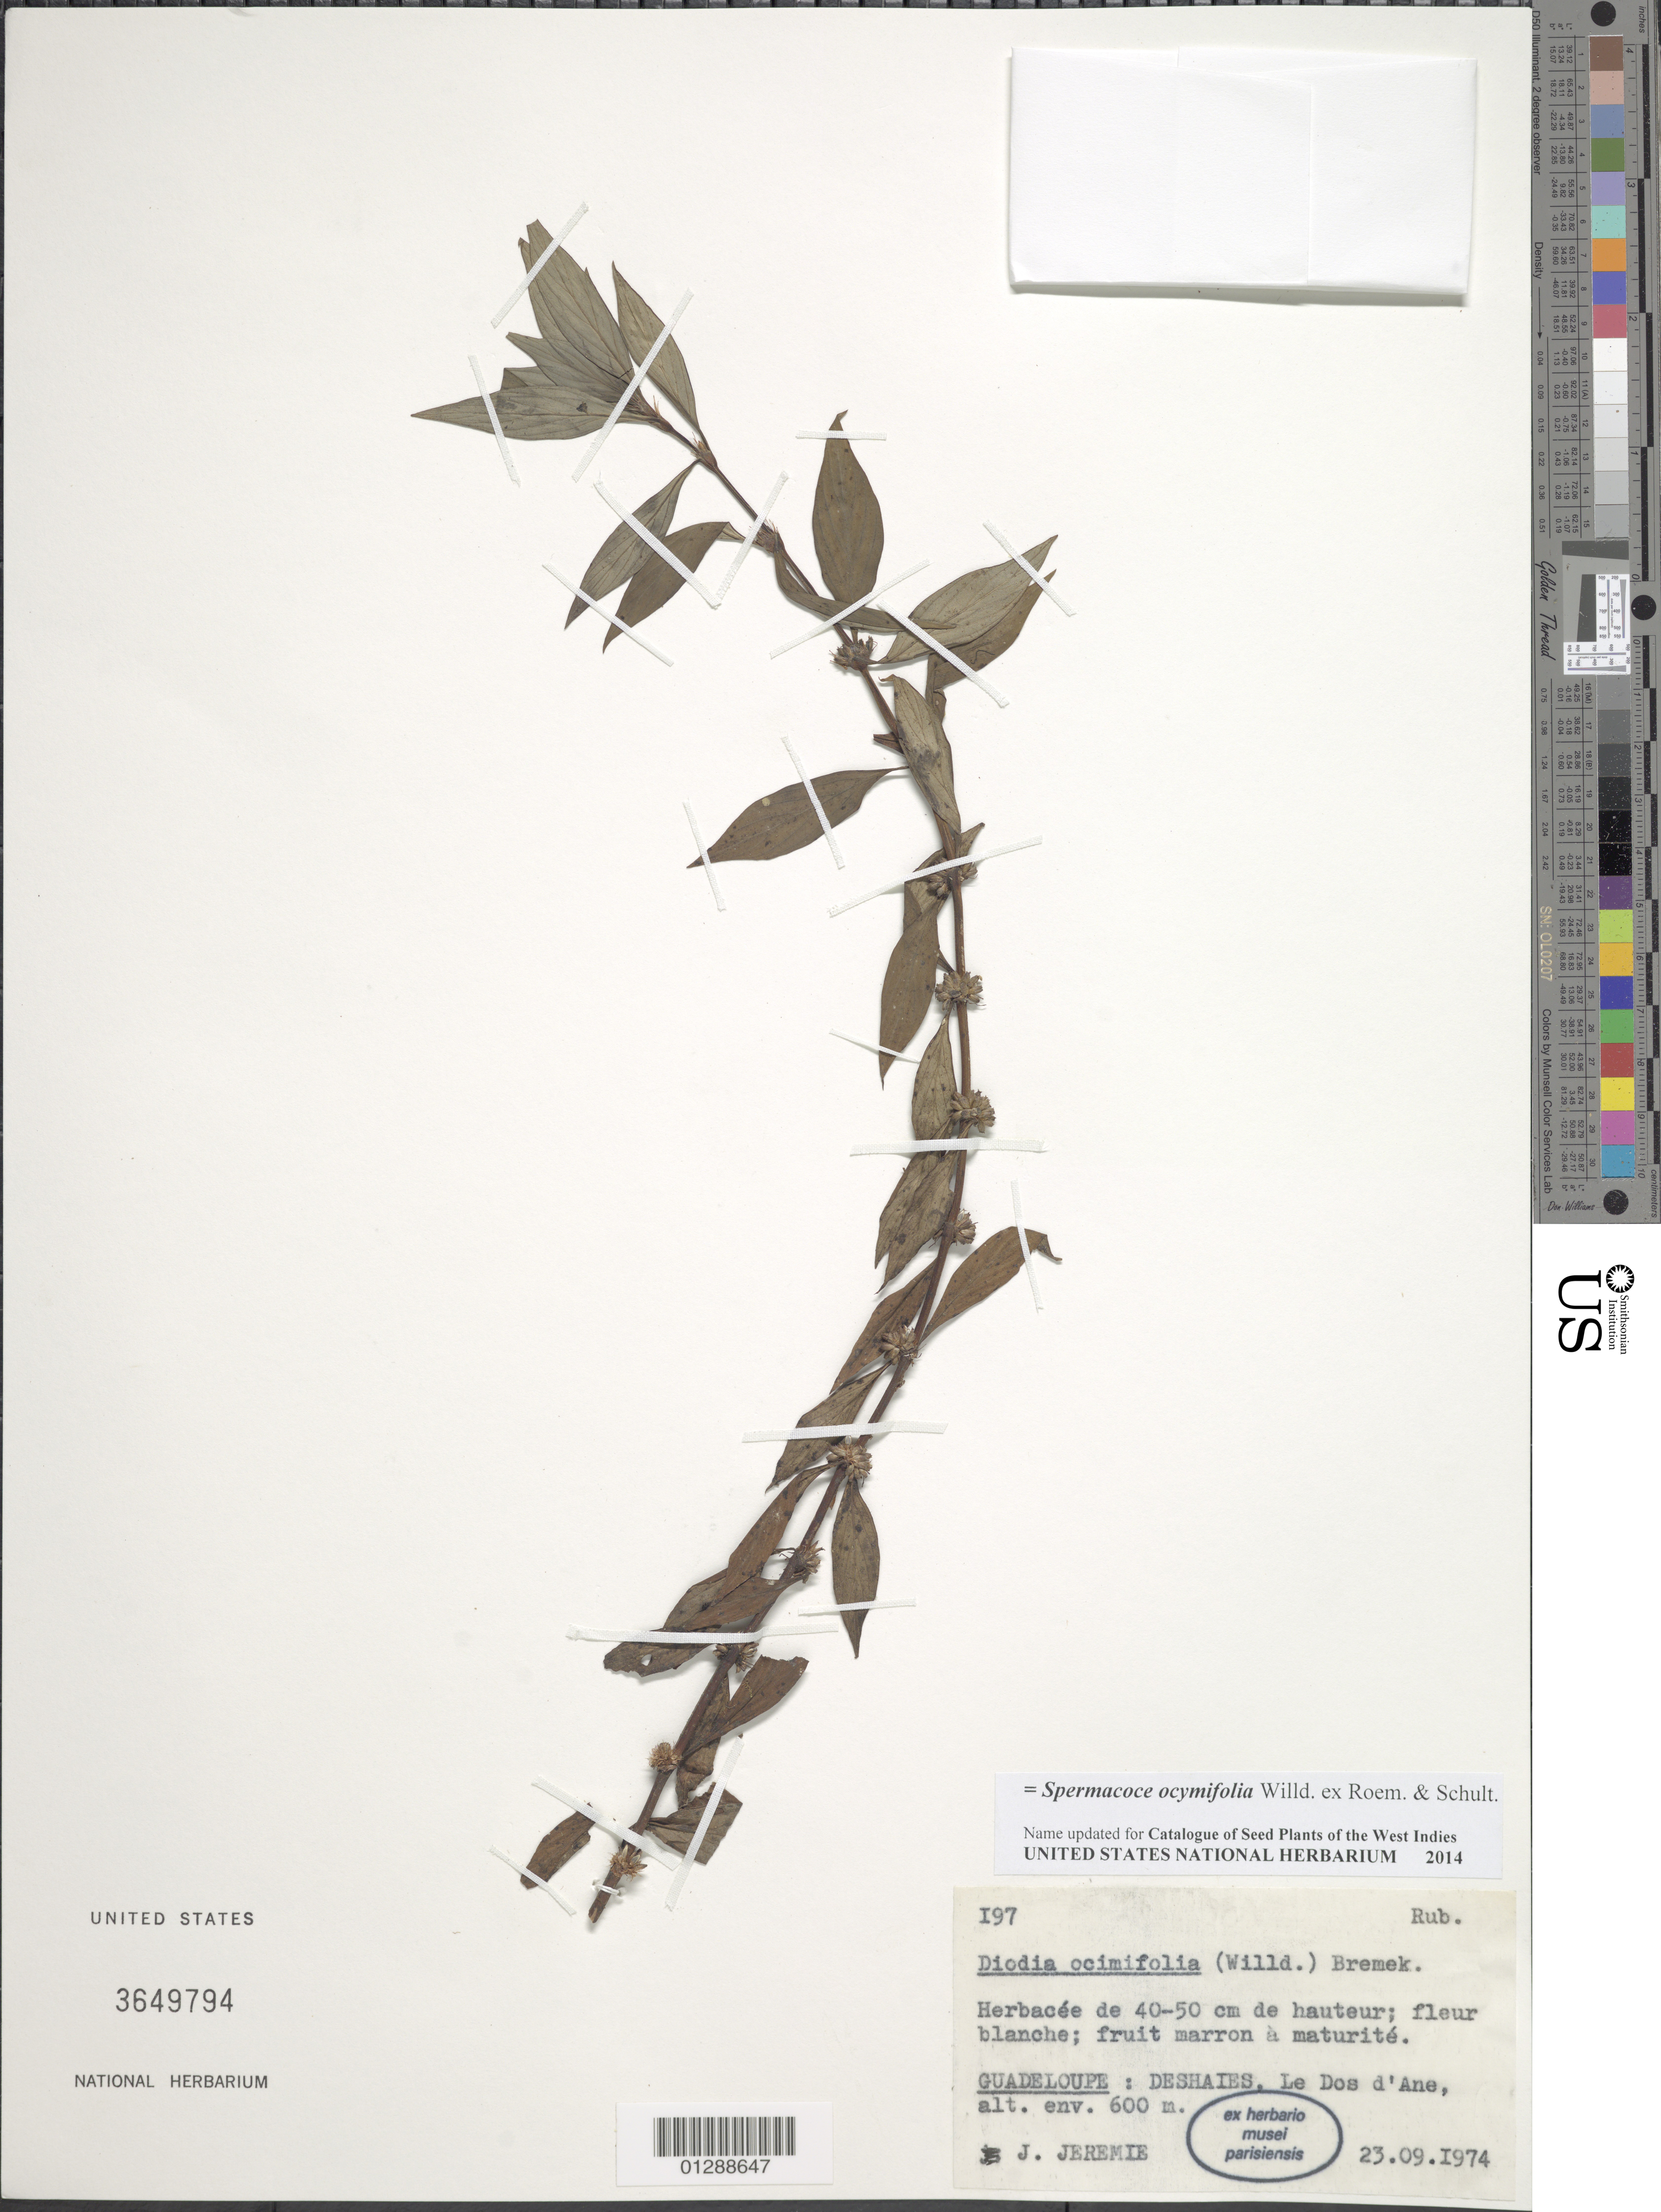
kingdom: Plantae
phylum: Tracheophyta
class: Magnoliopsida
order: Gentianales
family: Rubiaceae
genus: Spermacoce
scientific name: Spermacoce ocymifolia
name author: Willd. ex Roem. & Schult.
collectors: J. Jérémie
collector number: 197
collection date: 1974-09-23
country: Guadeloupe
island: Basse-Terre I.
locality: Deshaies, Le Dos d'Ane.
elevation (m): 600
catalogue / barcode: US 3649794